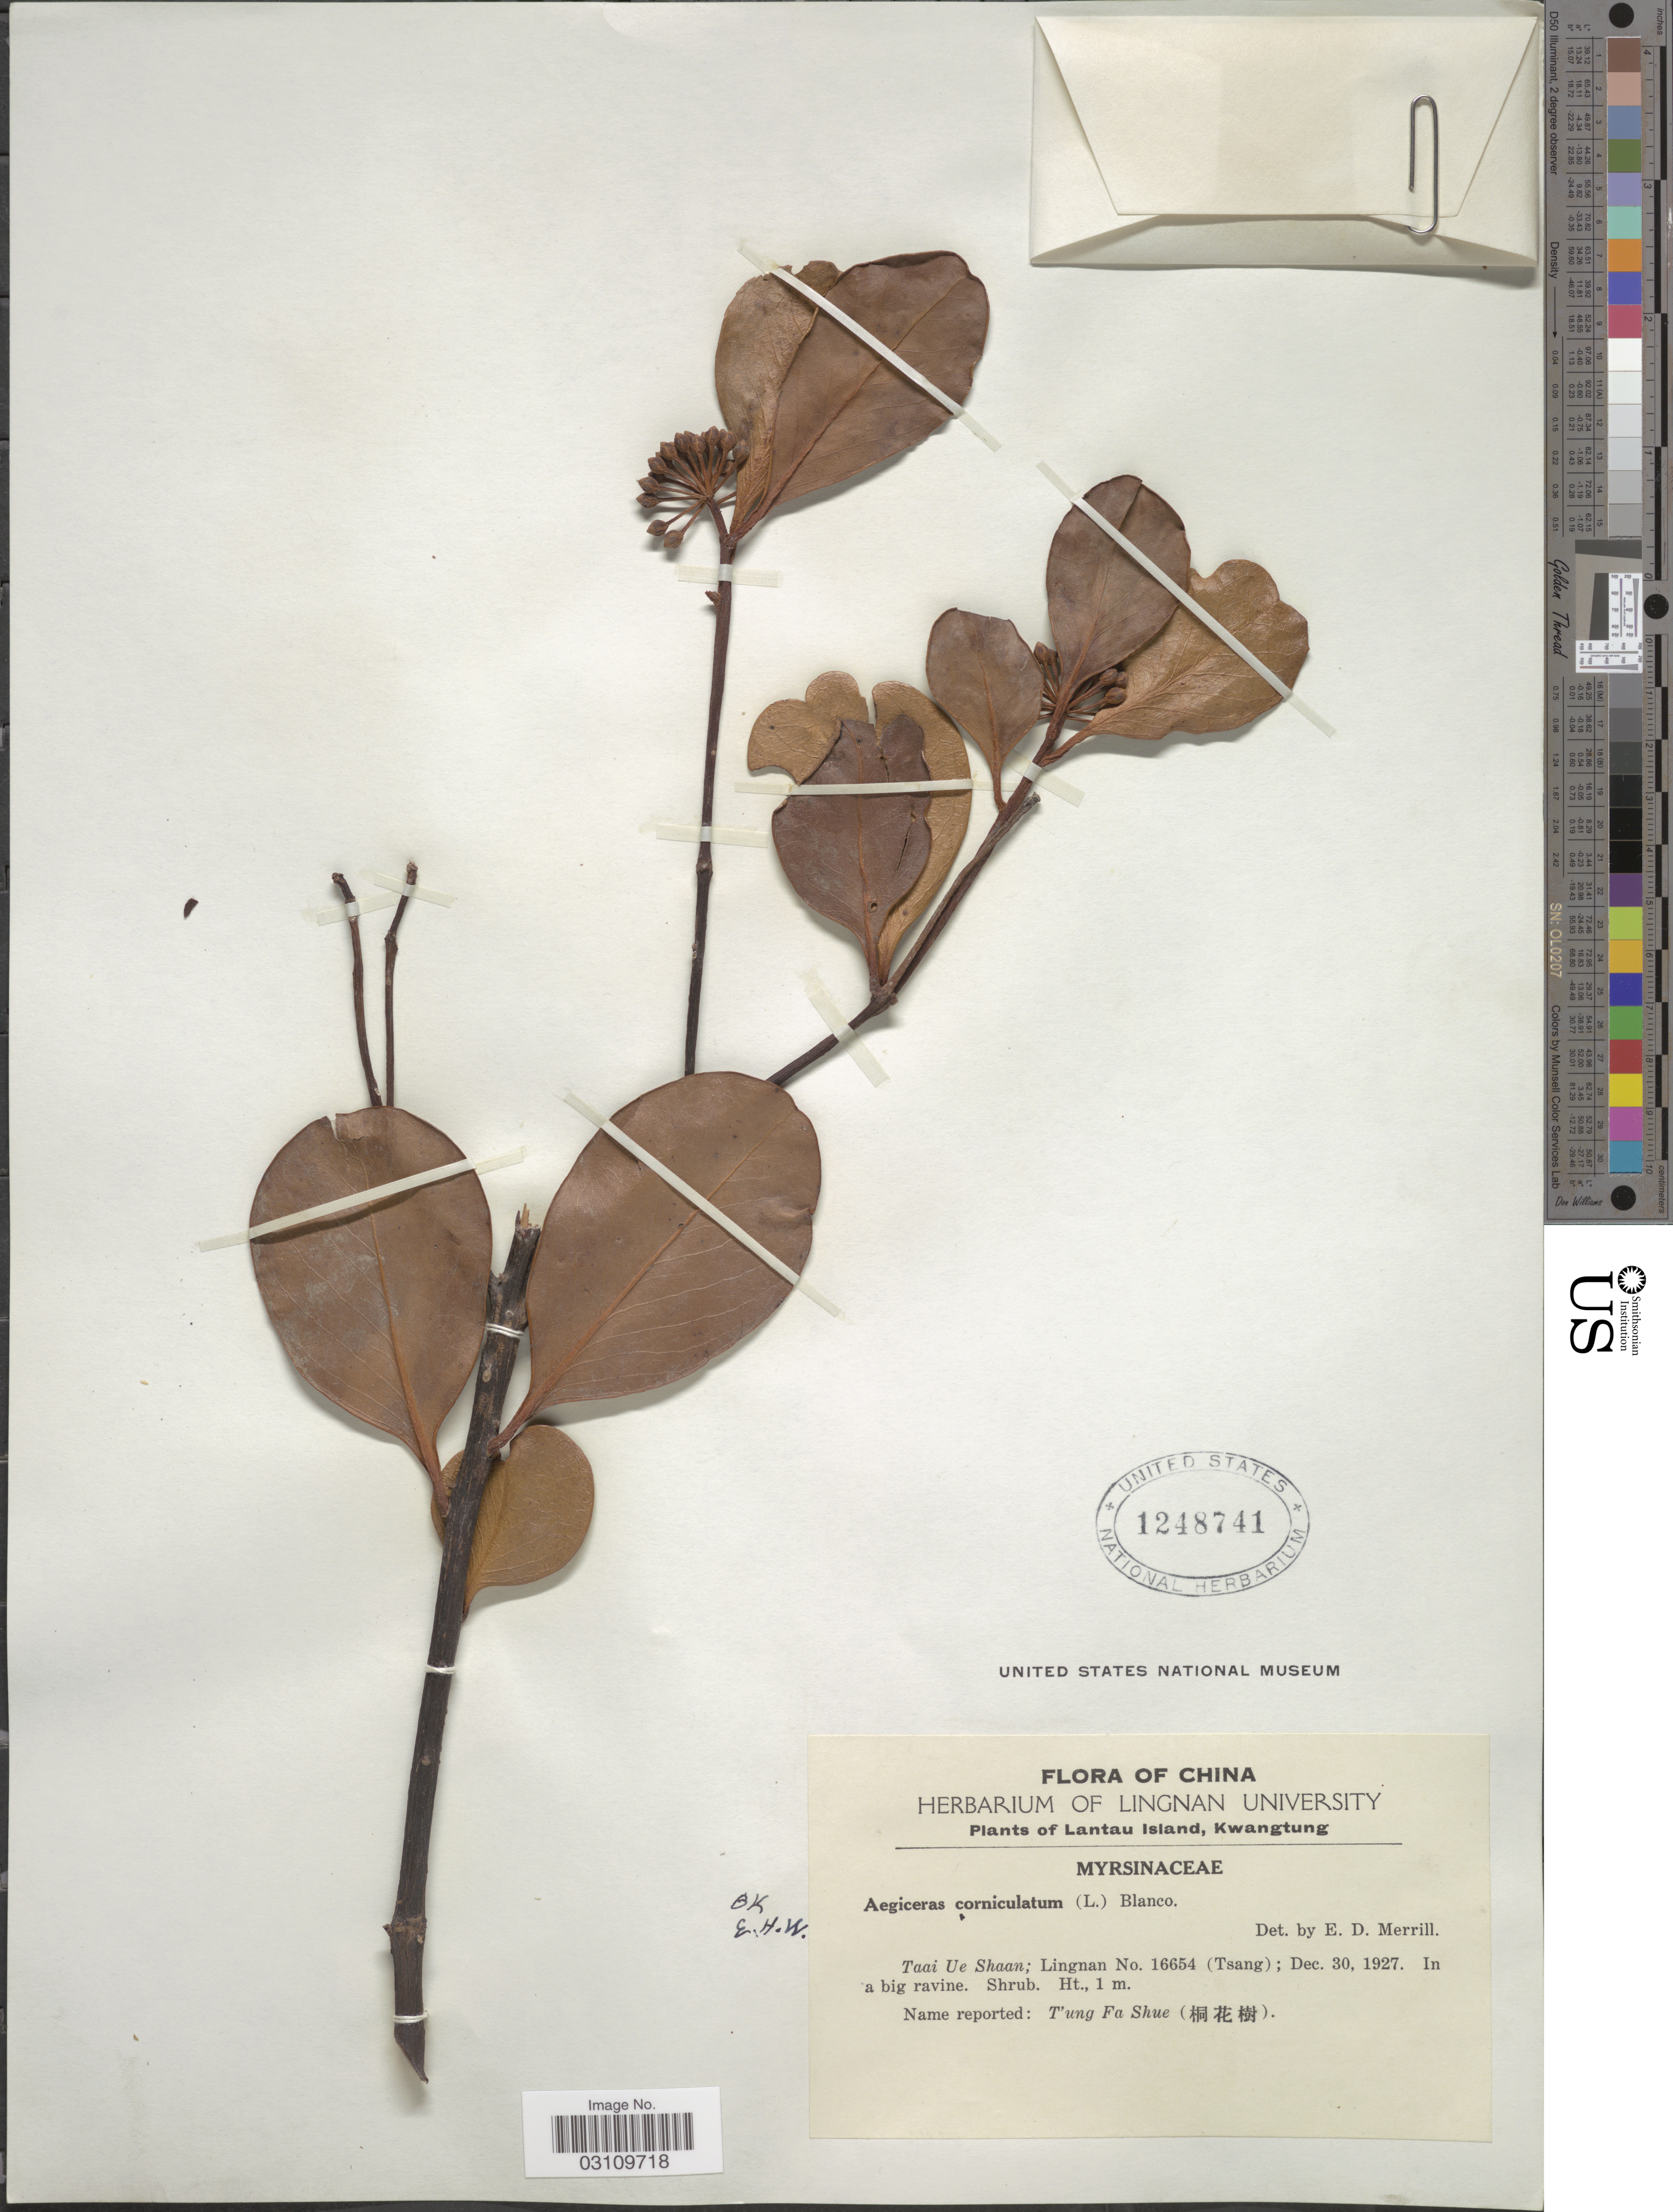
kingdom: Plantae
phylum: Tracheophyta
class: Magnoliopsida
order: Ericales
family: Primulaceae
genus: Aegiceras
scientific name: Aegiceras corniculatum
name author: (L.) Blanco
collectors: Lingnan & -. T'sang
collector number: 16654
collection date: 1927-12-30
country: China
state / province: Guangdong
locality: Lantau Island, Kwangtung, Taai Ue Shaan.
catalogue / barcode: US 1248741